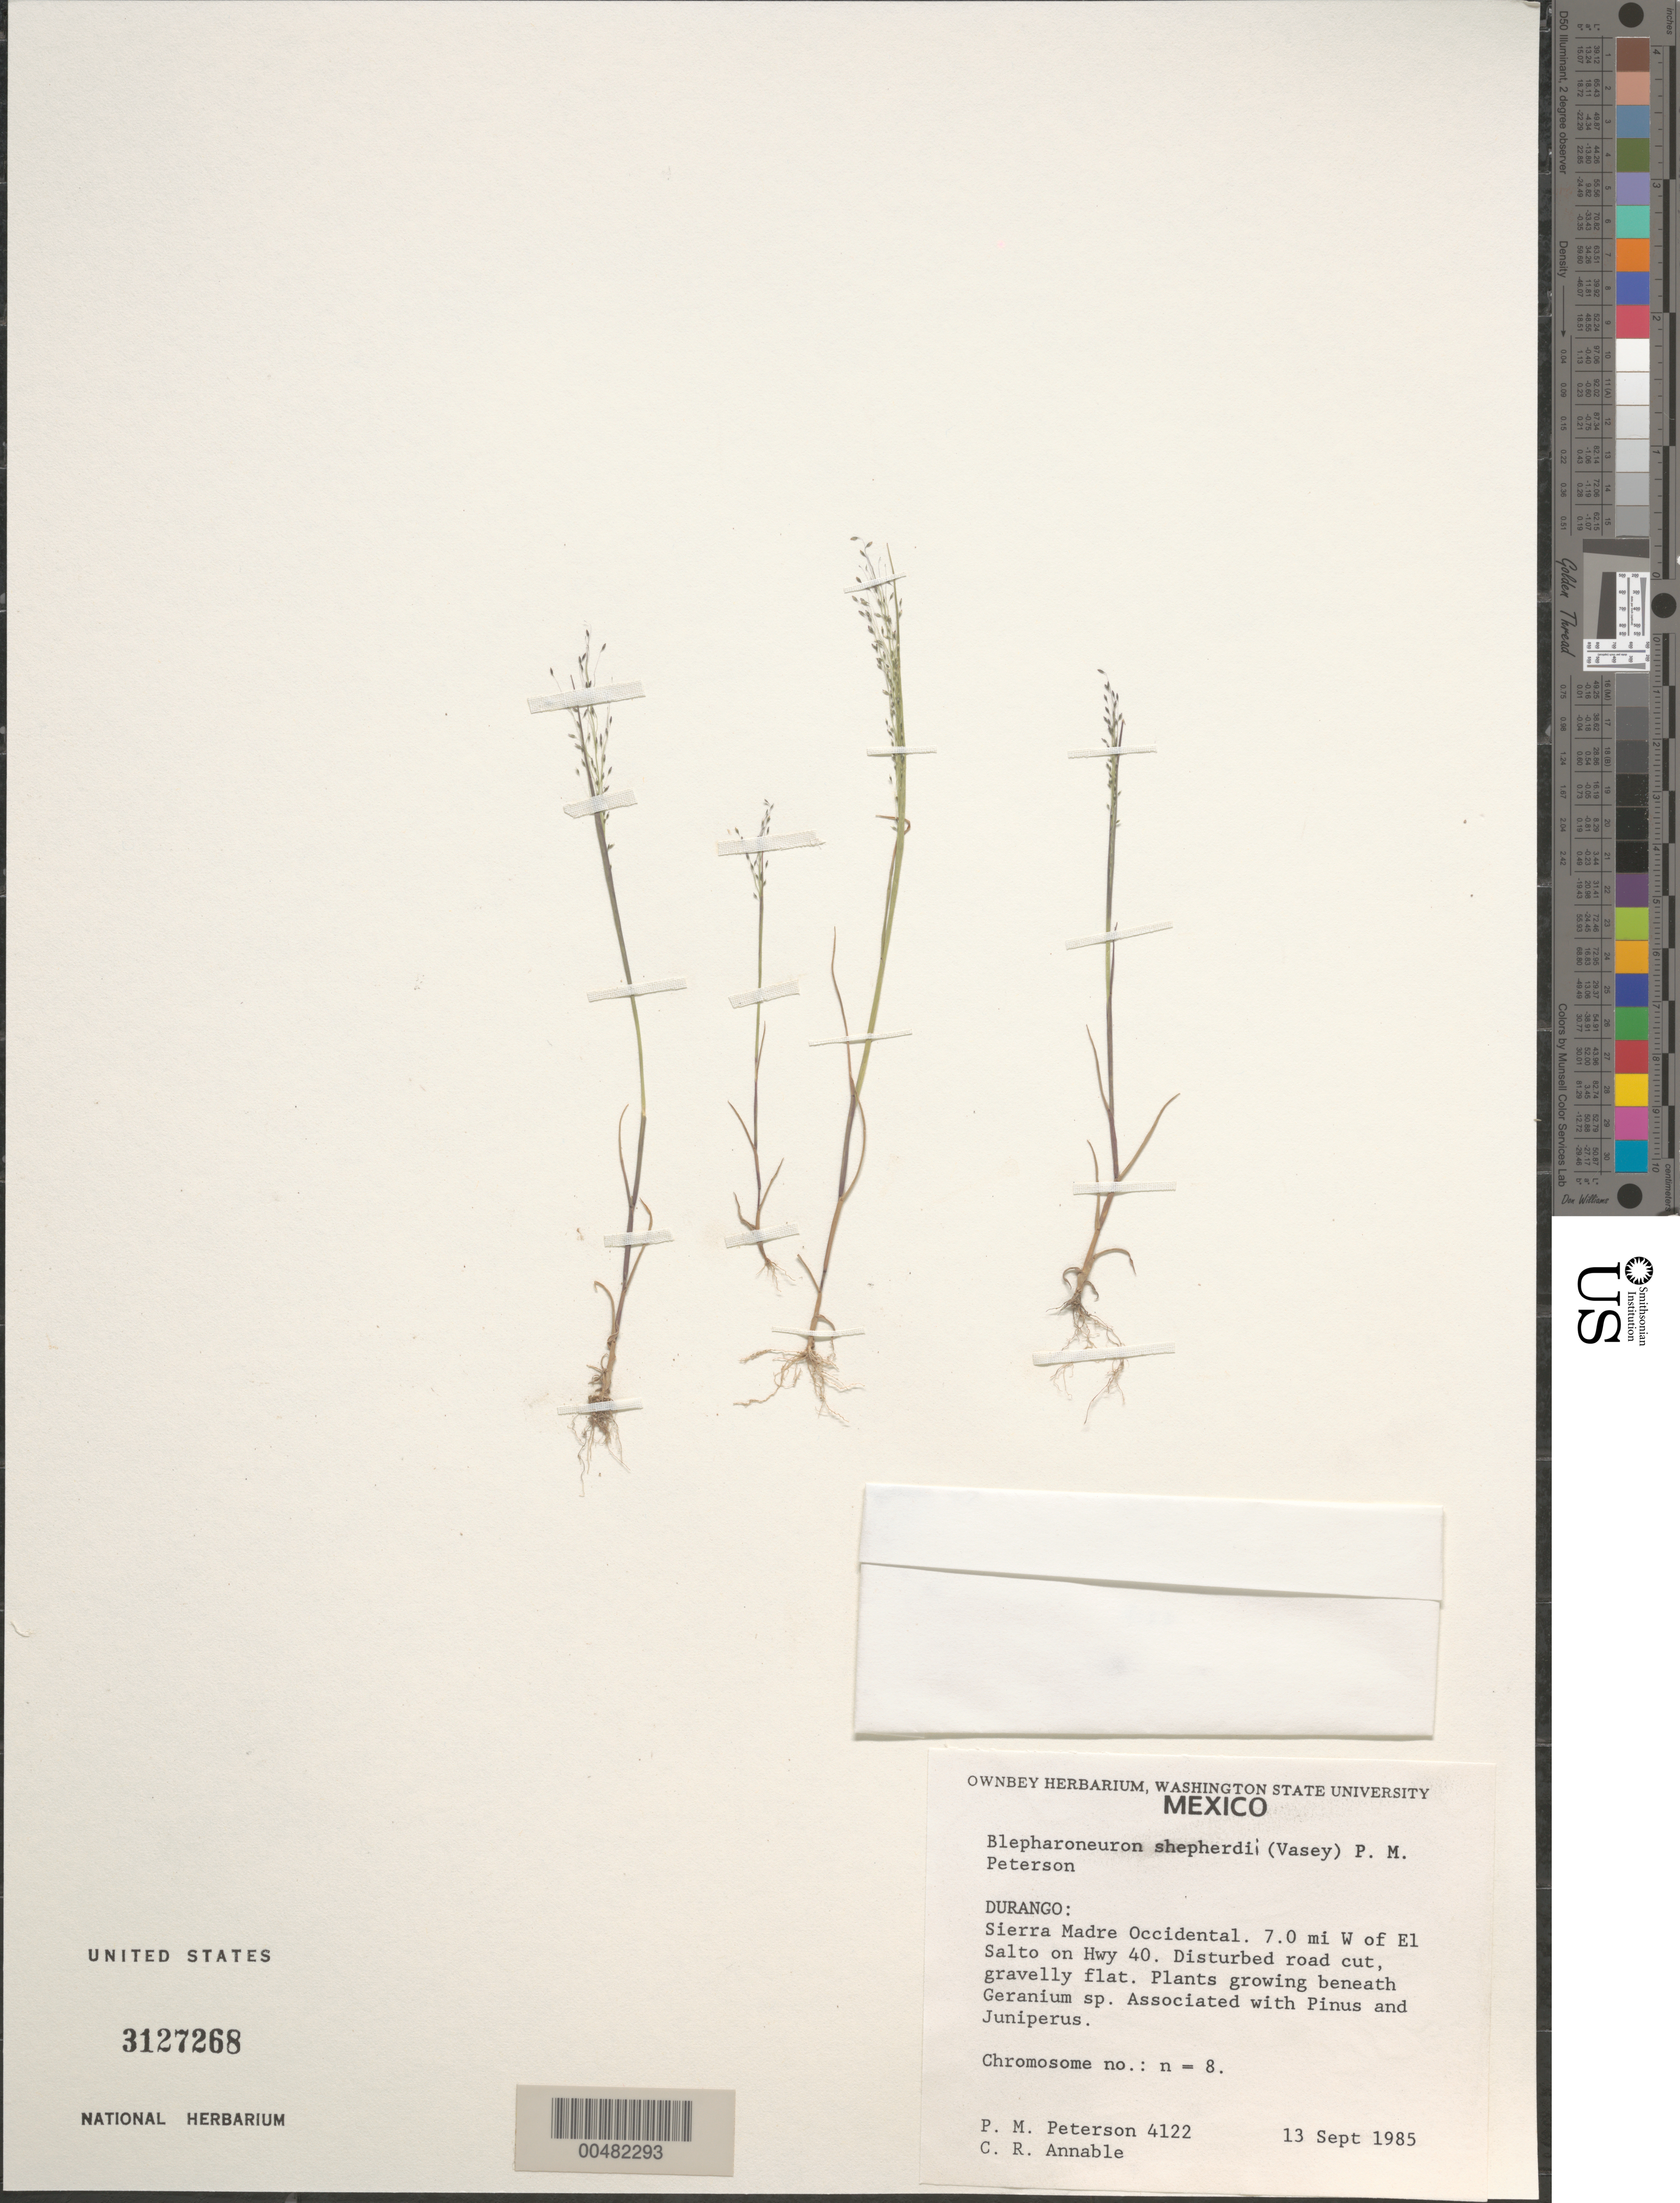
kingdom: Plantae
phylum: Tracheophyta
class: Liliopsida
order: Poales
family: Poaceae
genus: Blepharoneuron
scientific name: Blepharoneuron shepherdii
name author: (Vasey) P.M. Peterson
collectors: P. M. Peterson & C. R. Annable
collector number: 4122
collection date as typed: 13 Sep 1985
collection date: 1985-09-13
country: Mexico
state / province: Durango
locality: Sierra Madre Occidental, 7 mi W of El Salto on Hwy 40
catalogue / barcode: US 3127268